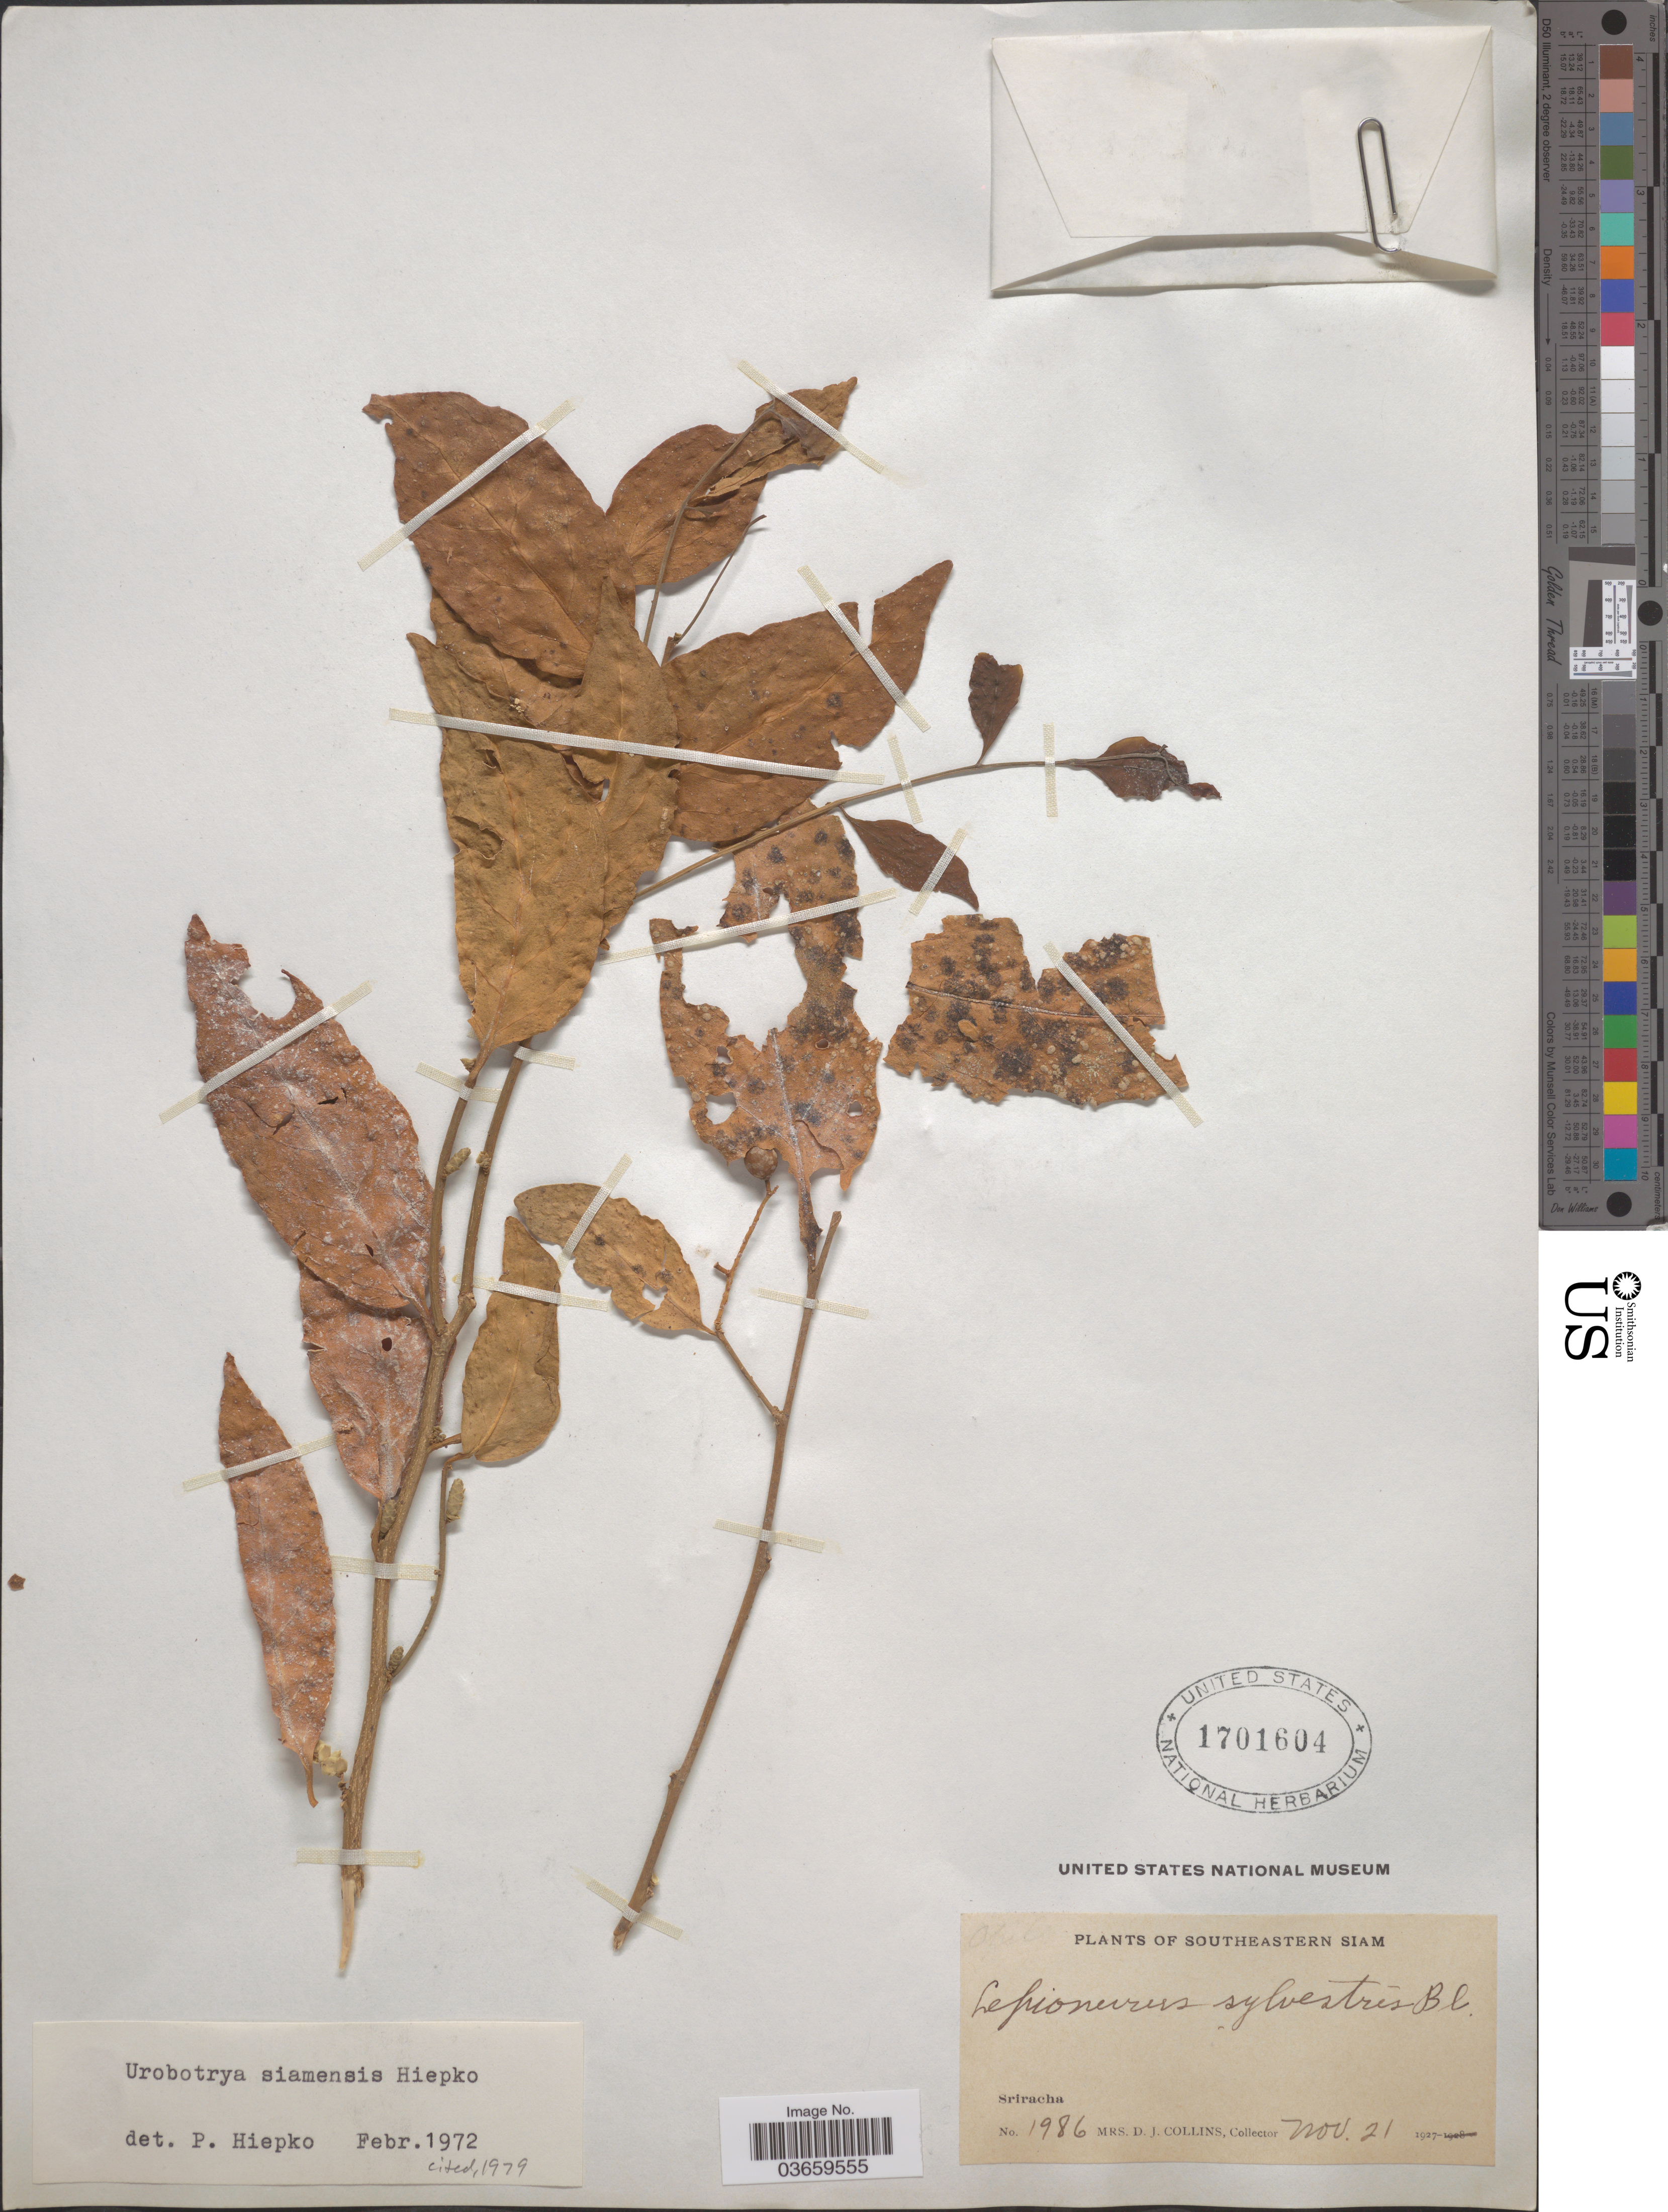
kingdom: Plantae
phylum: Tracheophyta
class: Magnoliopsida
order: Santalales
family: Opiliaceae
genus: Urobotrya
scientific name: Urobotrya siamensis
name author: Hiepko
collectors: Mrs. D. J. Collins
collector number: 1986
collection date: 1927-11-21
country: Thailand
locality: Southeastern Siam. Sriracha.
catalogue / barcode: US 1701604